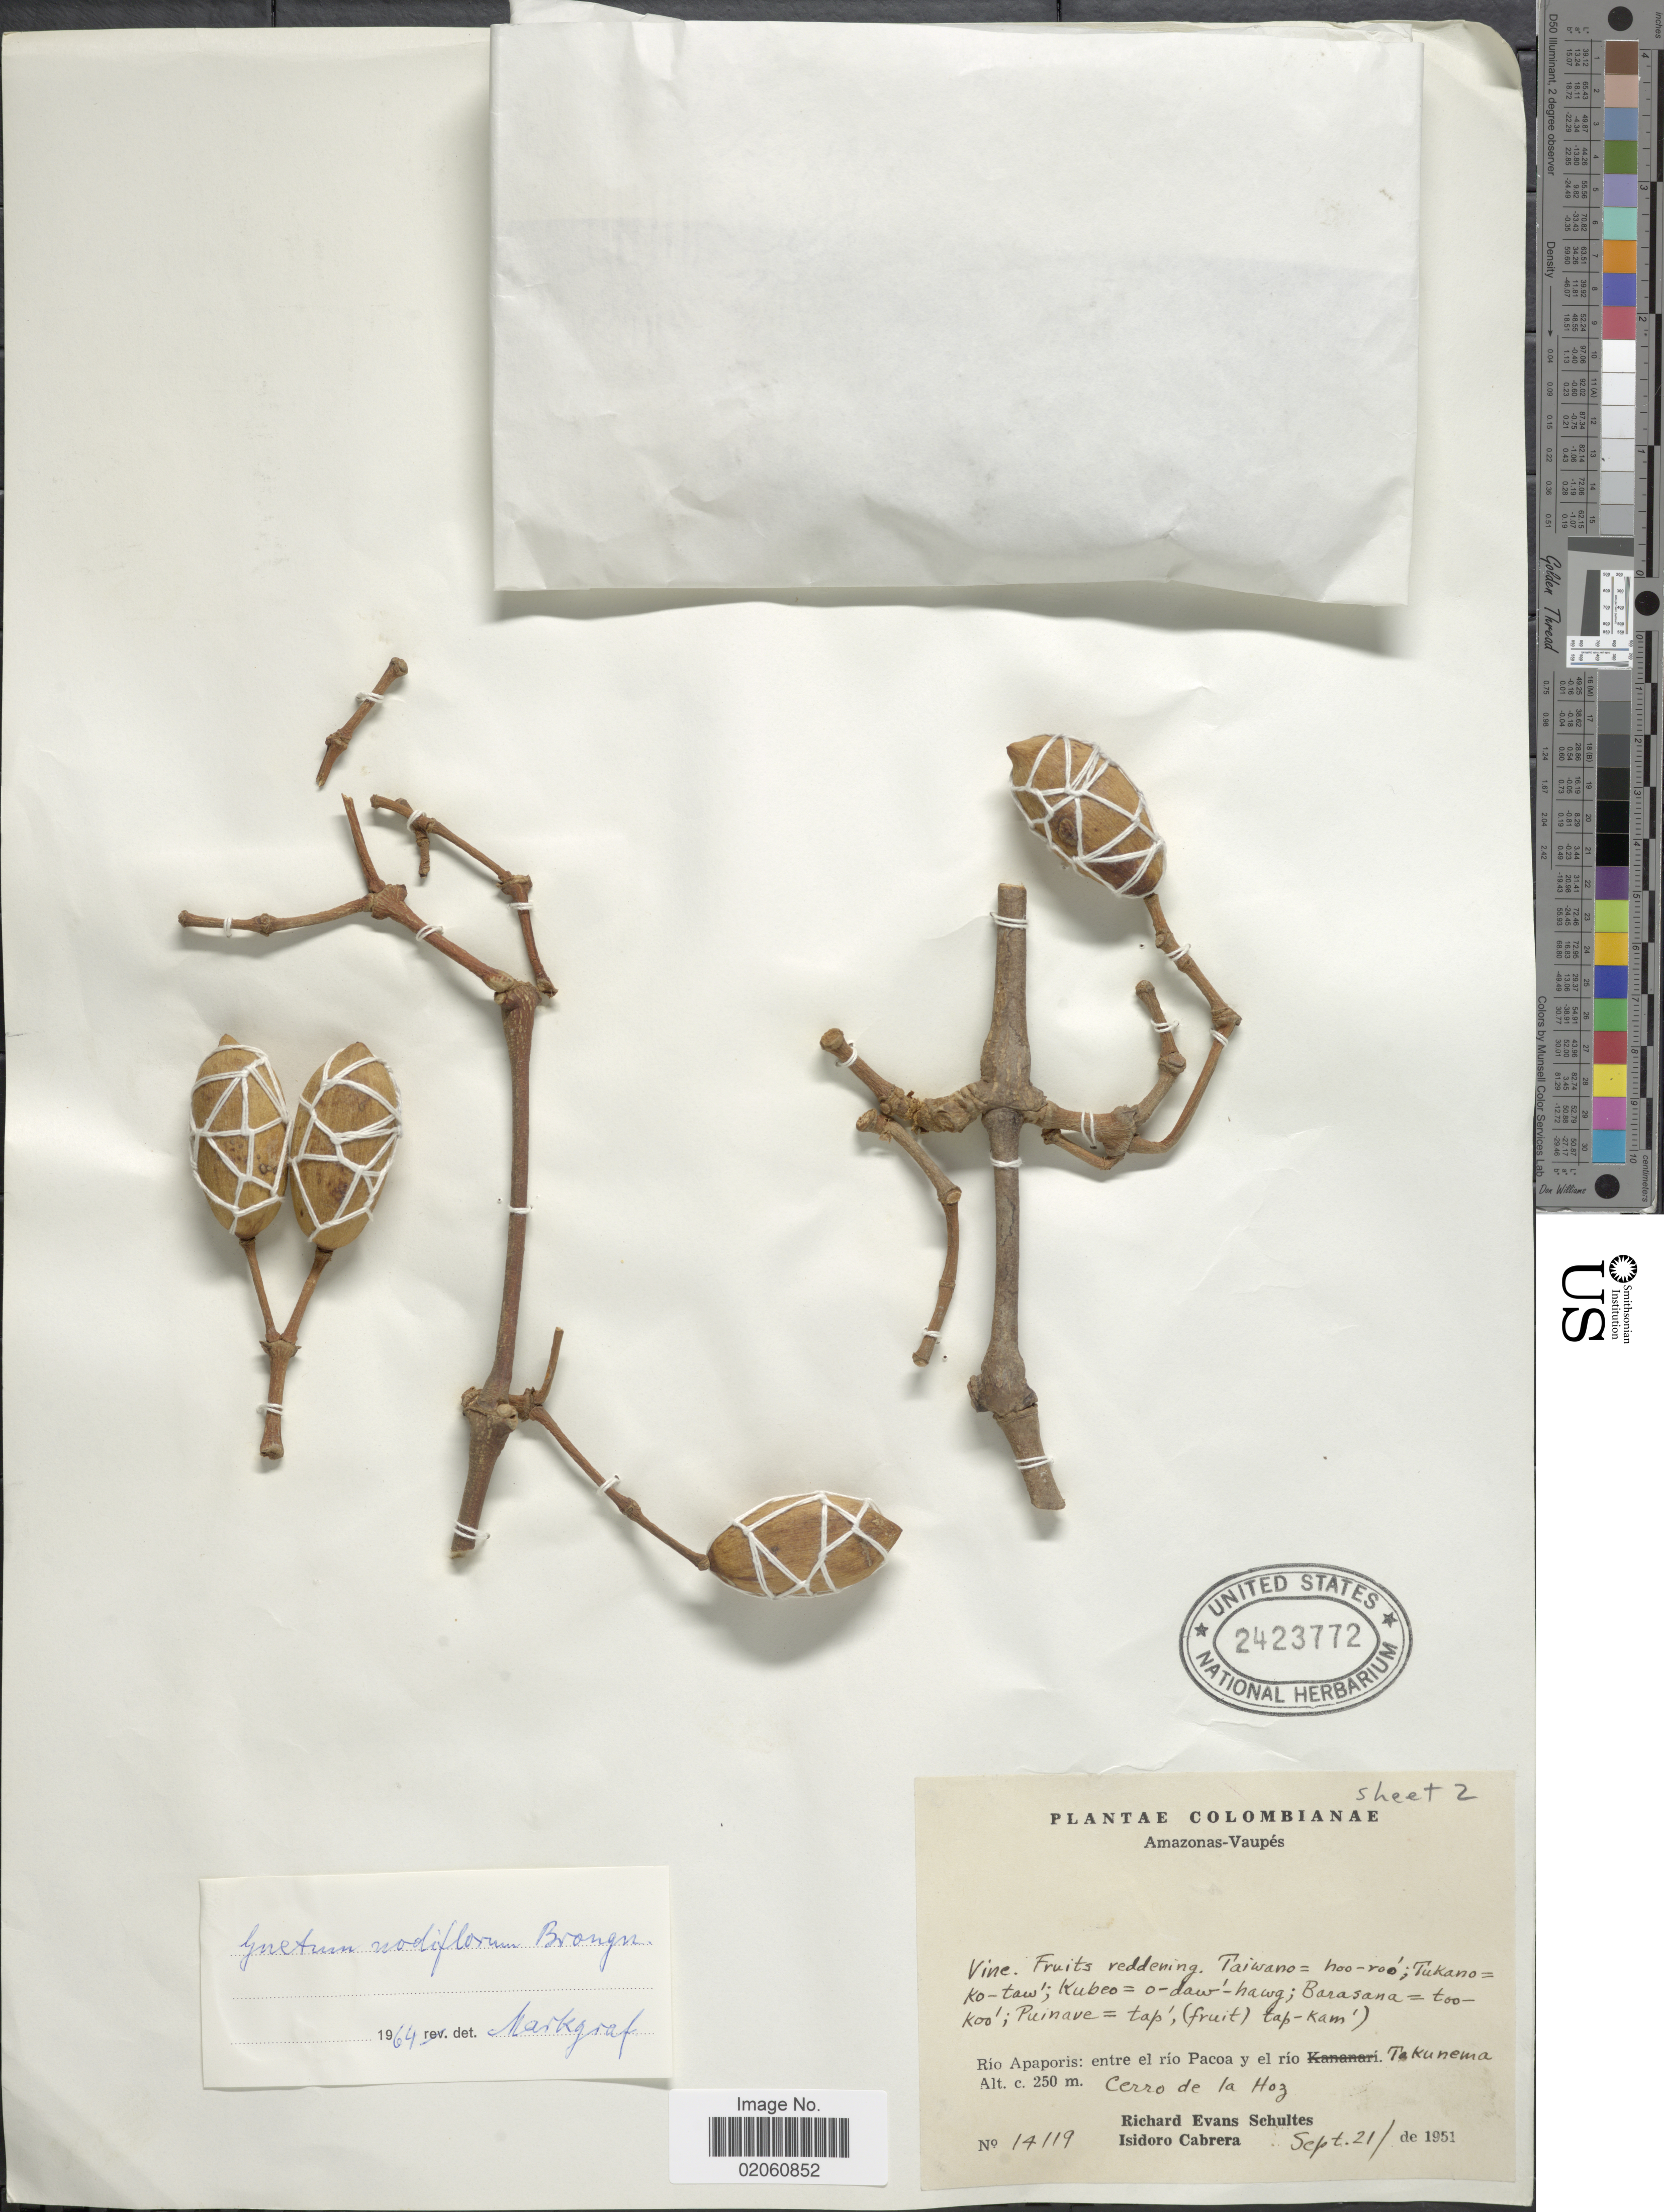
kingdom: Plantae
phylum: Tracheophyta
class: Gnetopsida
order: Gnetales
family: Gnetaceae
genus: Gnetum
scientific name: Gnetum nodiflorum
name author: Brongn.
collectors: R. E. Schultes & I. Cabrera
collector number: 14119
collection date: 1951-09-21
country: Colombia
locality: Amazonas - Vaupes, Rio Apaporis: entre el río Pacoa y el río Takunema, Cerro de la Hoz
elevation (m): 250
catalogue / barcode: US 2423772